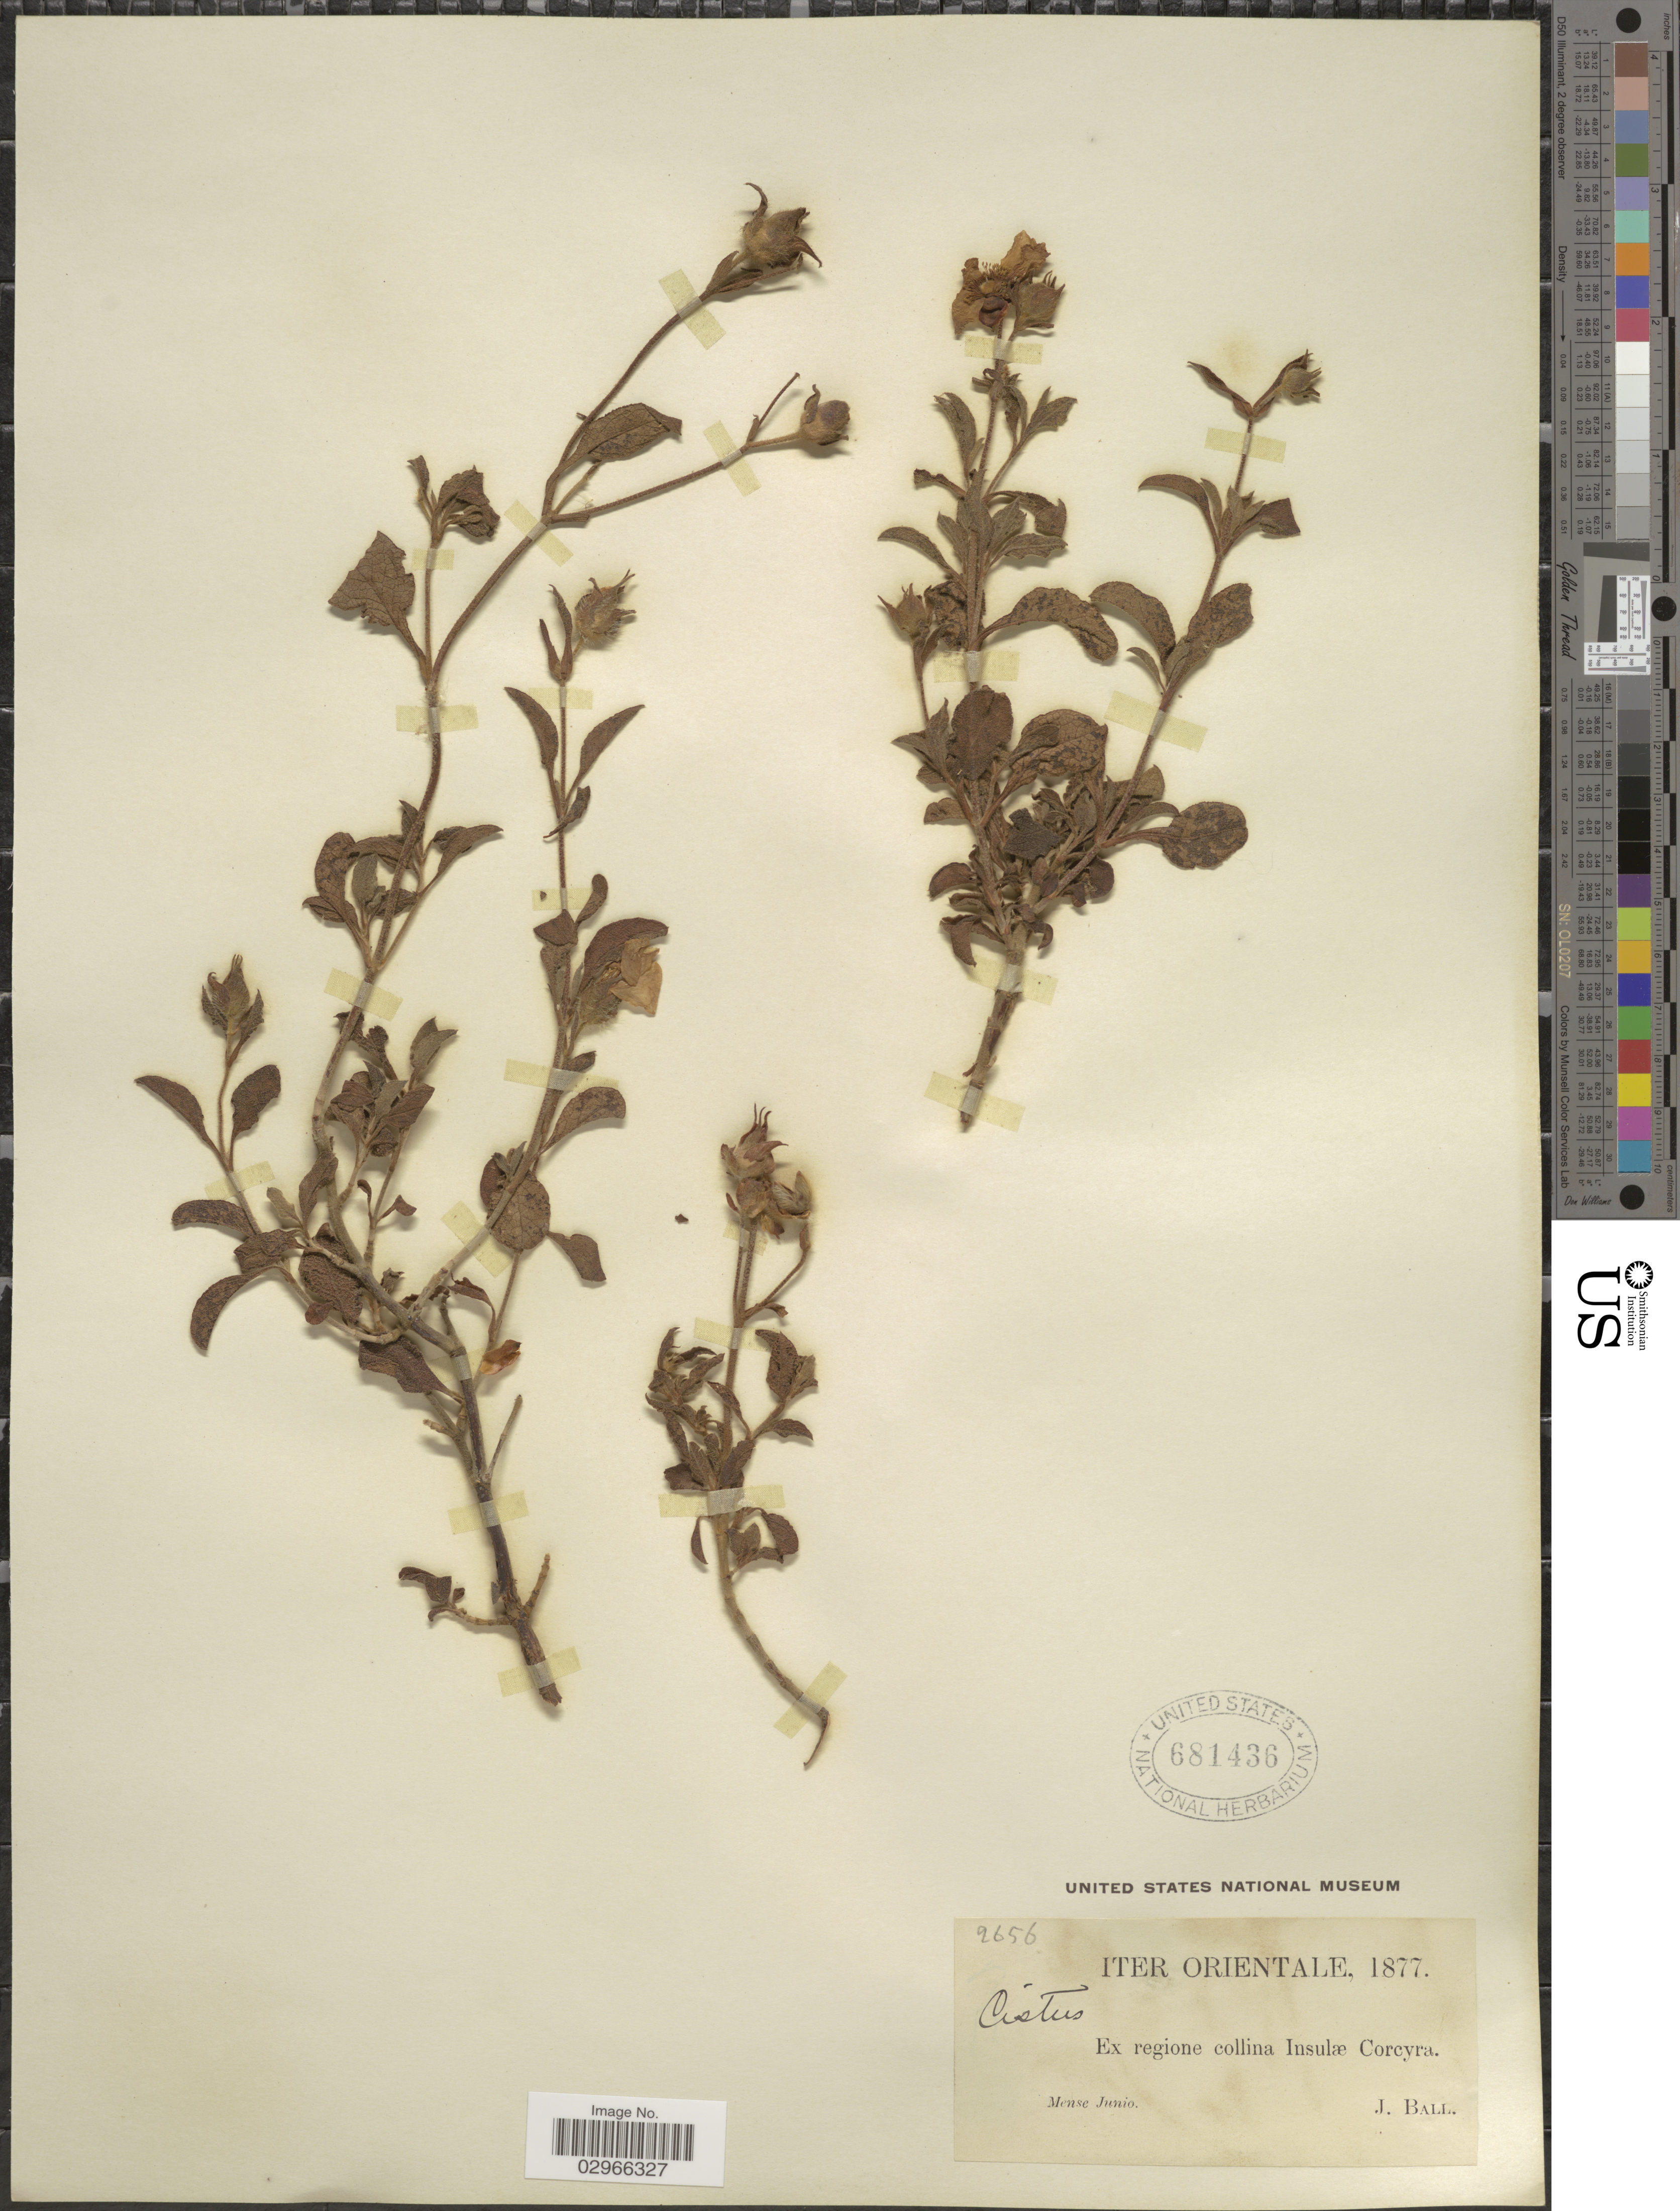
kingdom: Plantae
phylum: Tracheophyta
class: Magnoliopsida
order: Malvales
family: Cistaceae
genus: Cistus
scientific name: Cistus sp.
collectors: J. Ball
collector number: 2656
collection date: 1877-06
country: Greece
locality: Orientale. Ex regione collina Insulæ Corcyra.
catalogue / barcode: US 681436